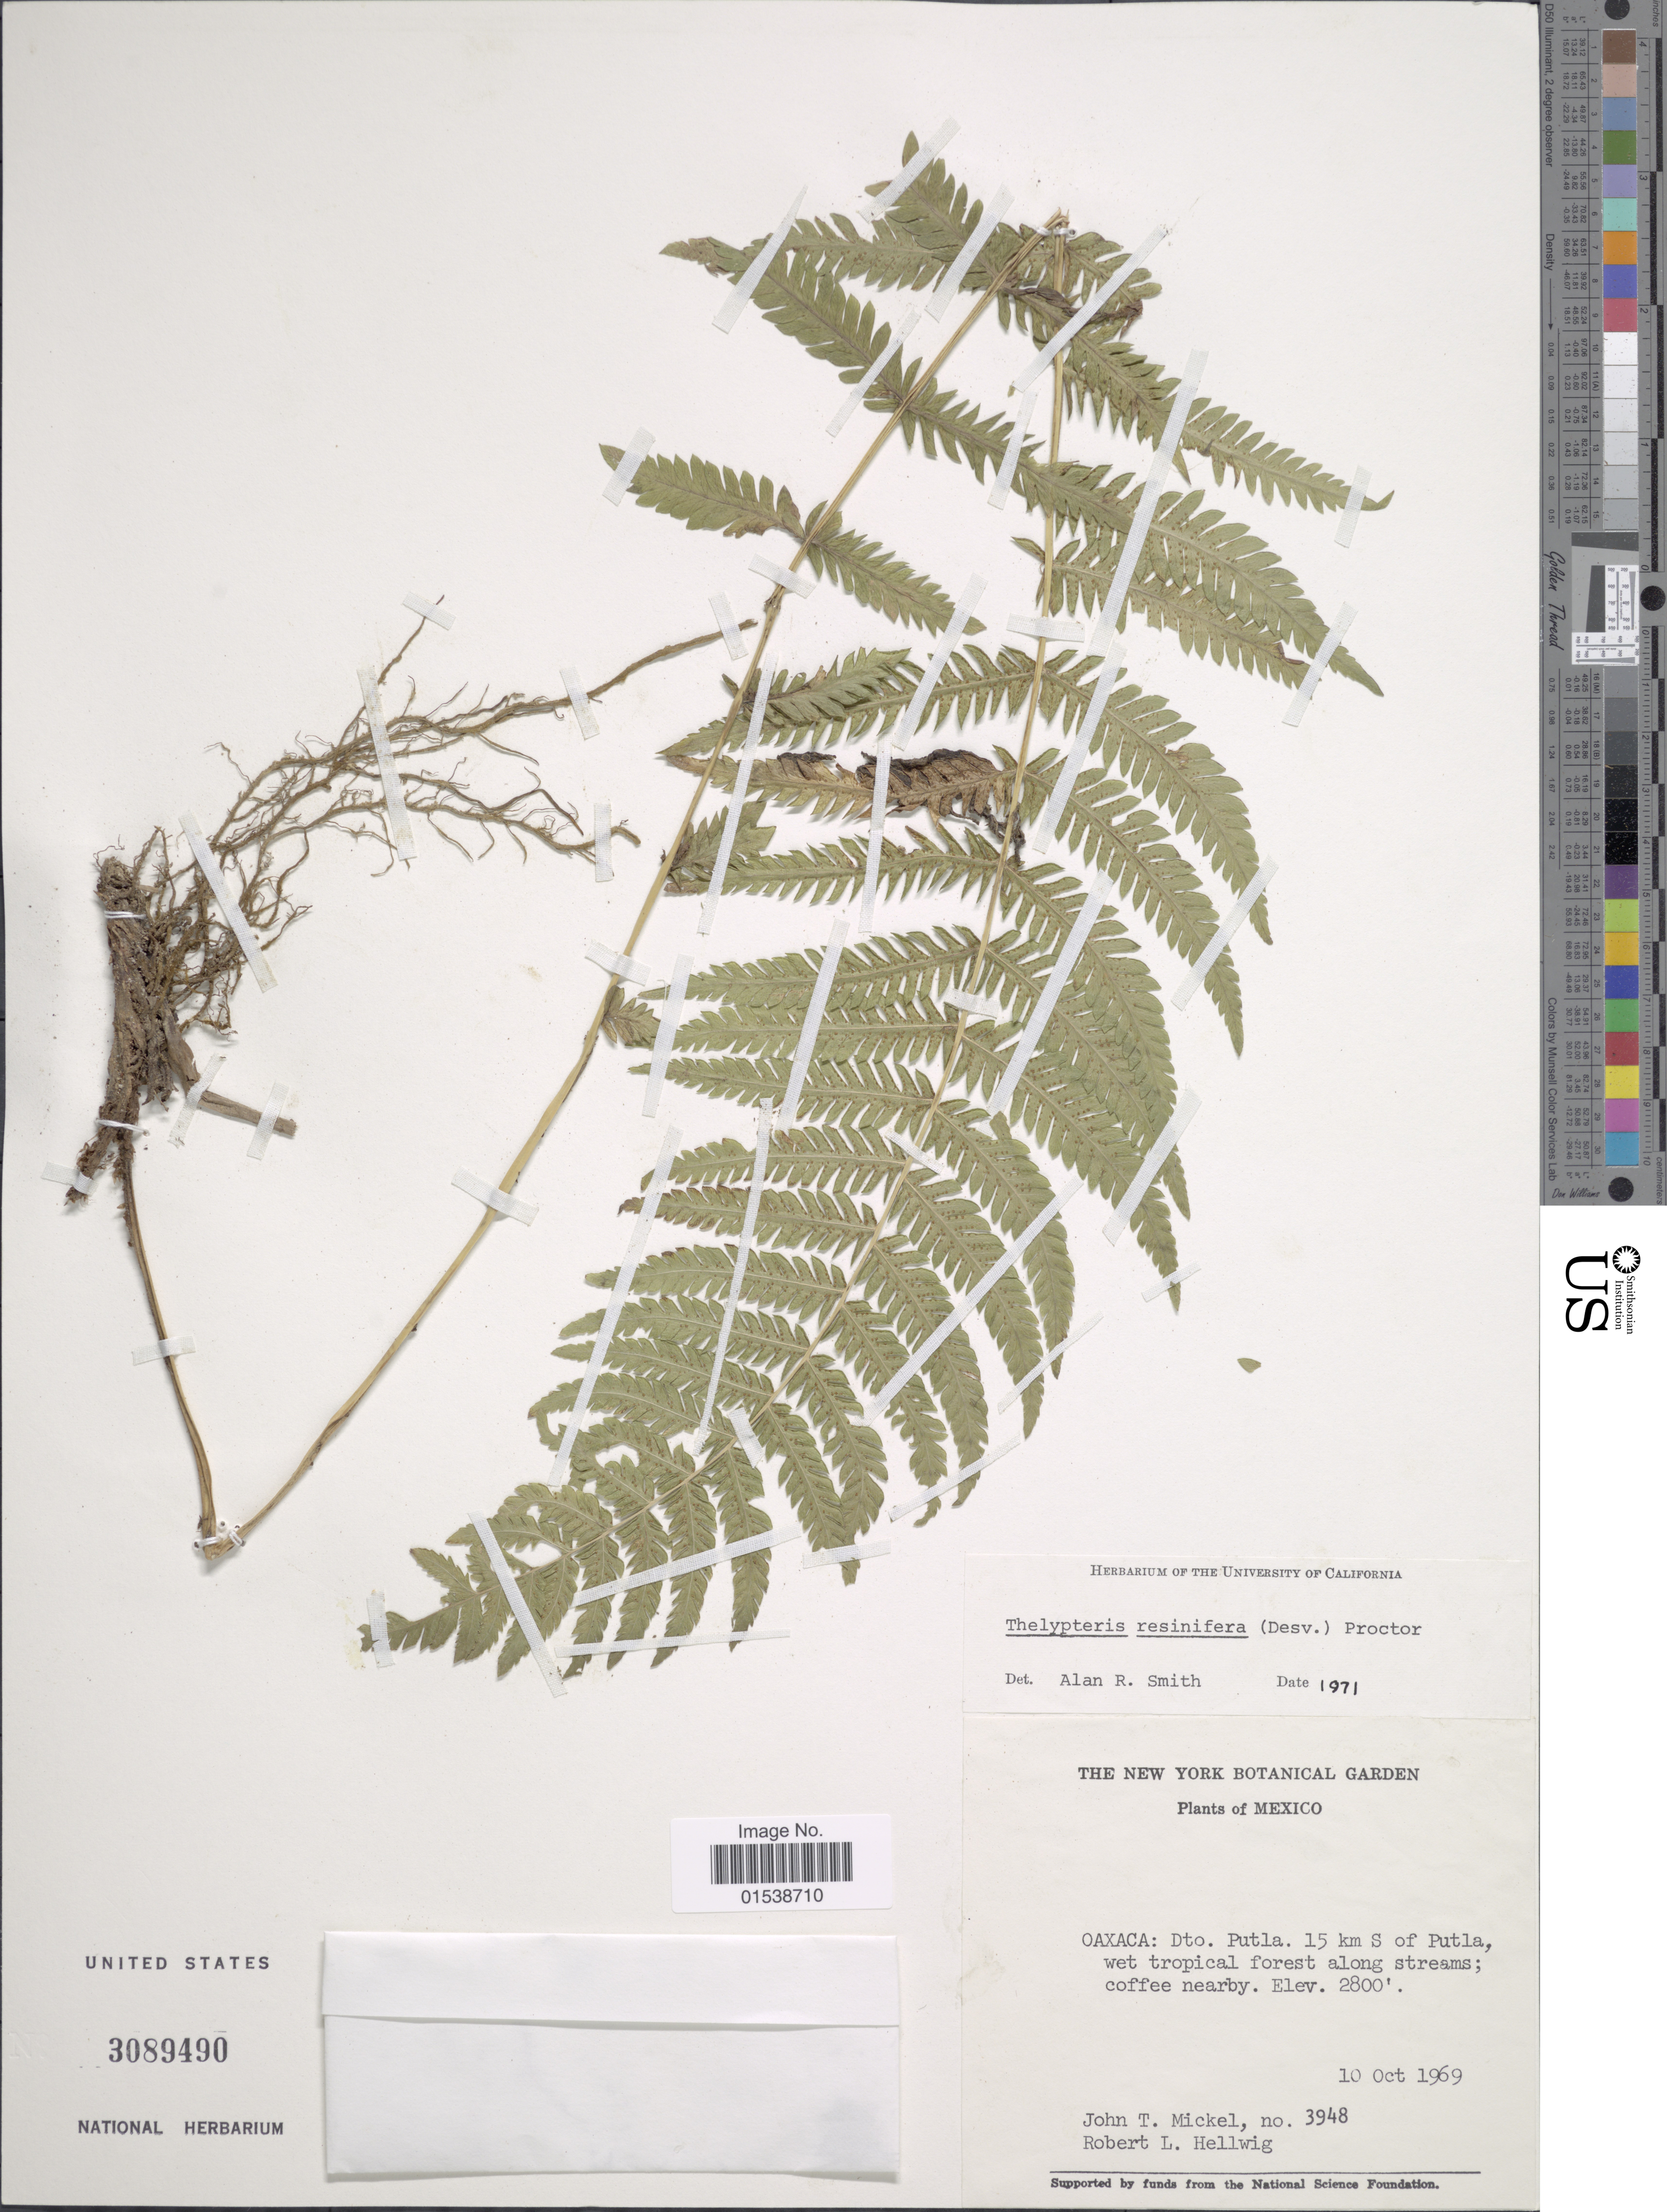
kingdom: Plantae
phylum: Tracheophyta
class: Polypodiopsida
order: Polypodiales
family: Thelypteridaceae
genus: Amauropelta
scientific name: Amauropelta resinifera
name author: (Desv.) Pic. Serm.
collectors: J. T. Mickel & R. Hellwig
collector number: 3948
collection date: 1969-10-10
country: Mexico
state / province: Oaxaca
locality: Oaxaca: Dto Putla 15 km S of Putla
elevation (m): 853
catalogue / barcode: US 3089490